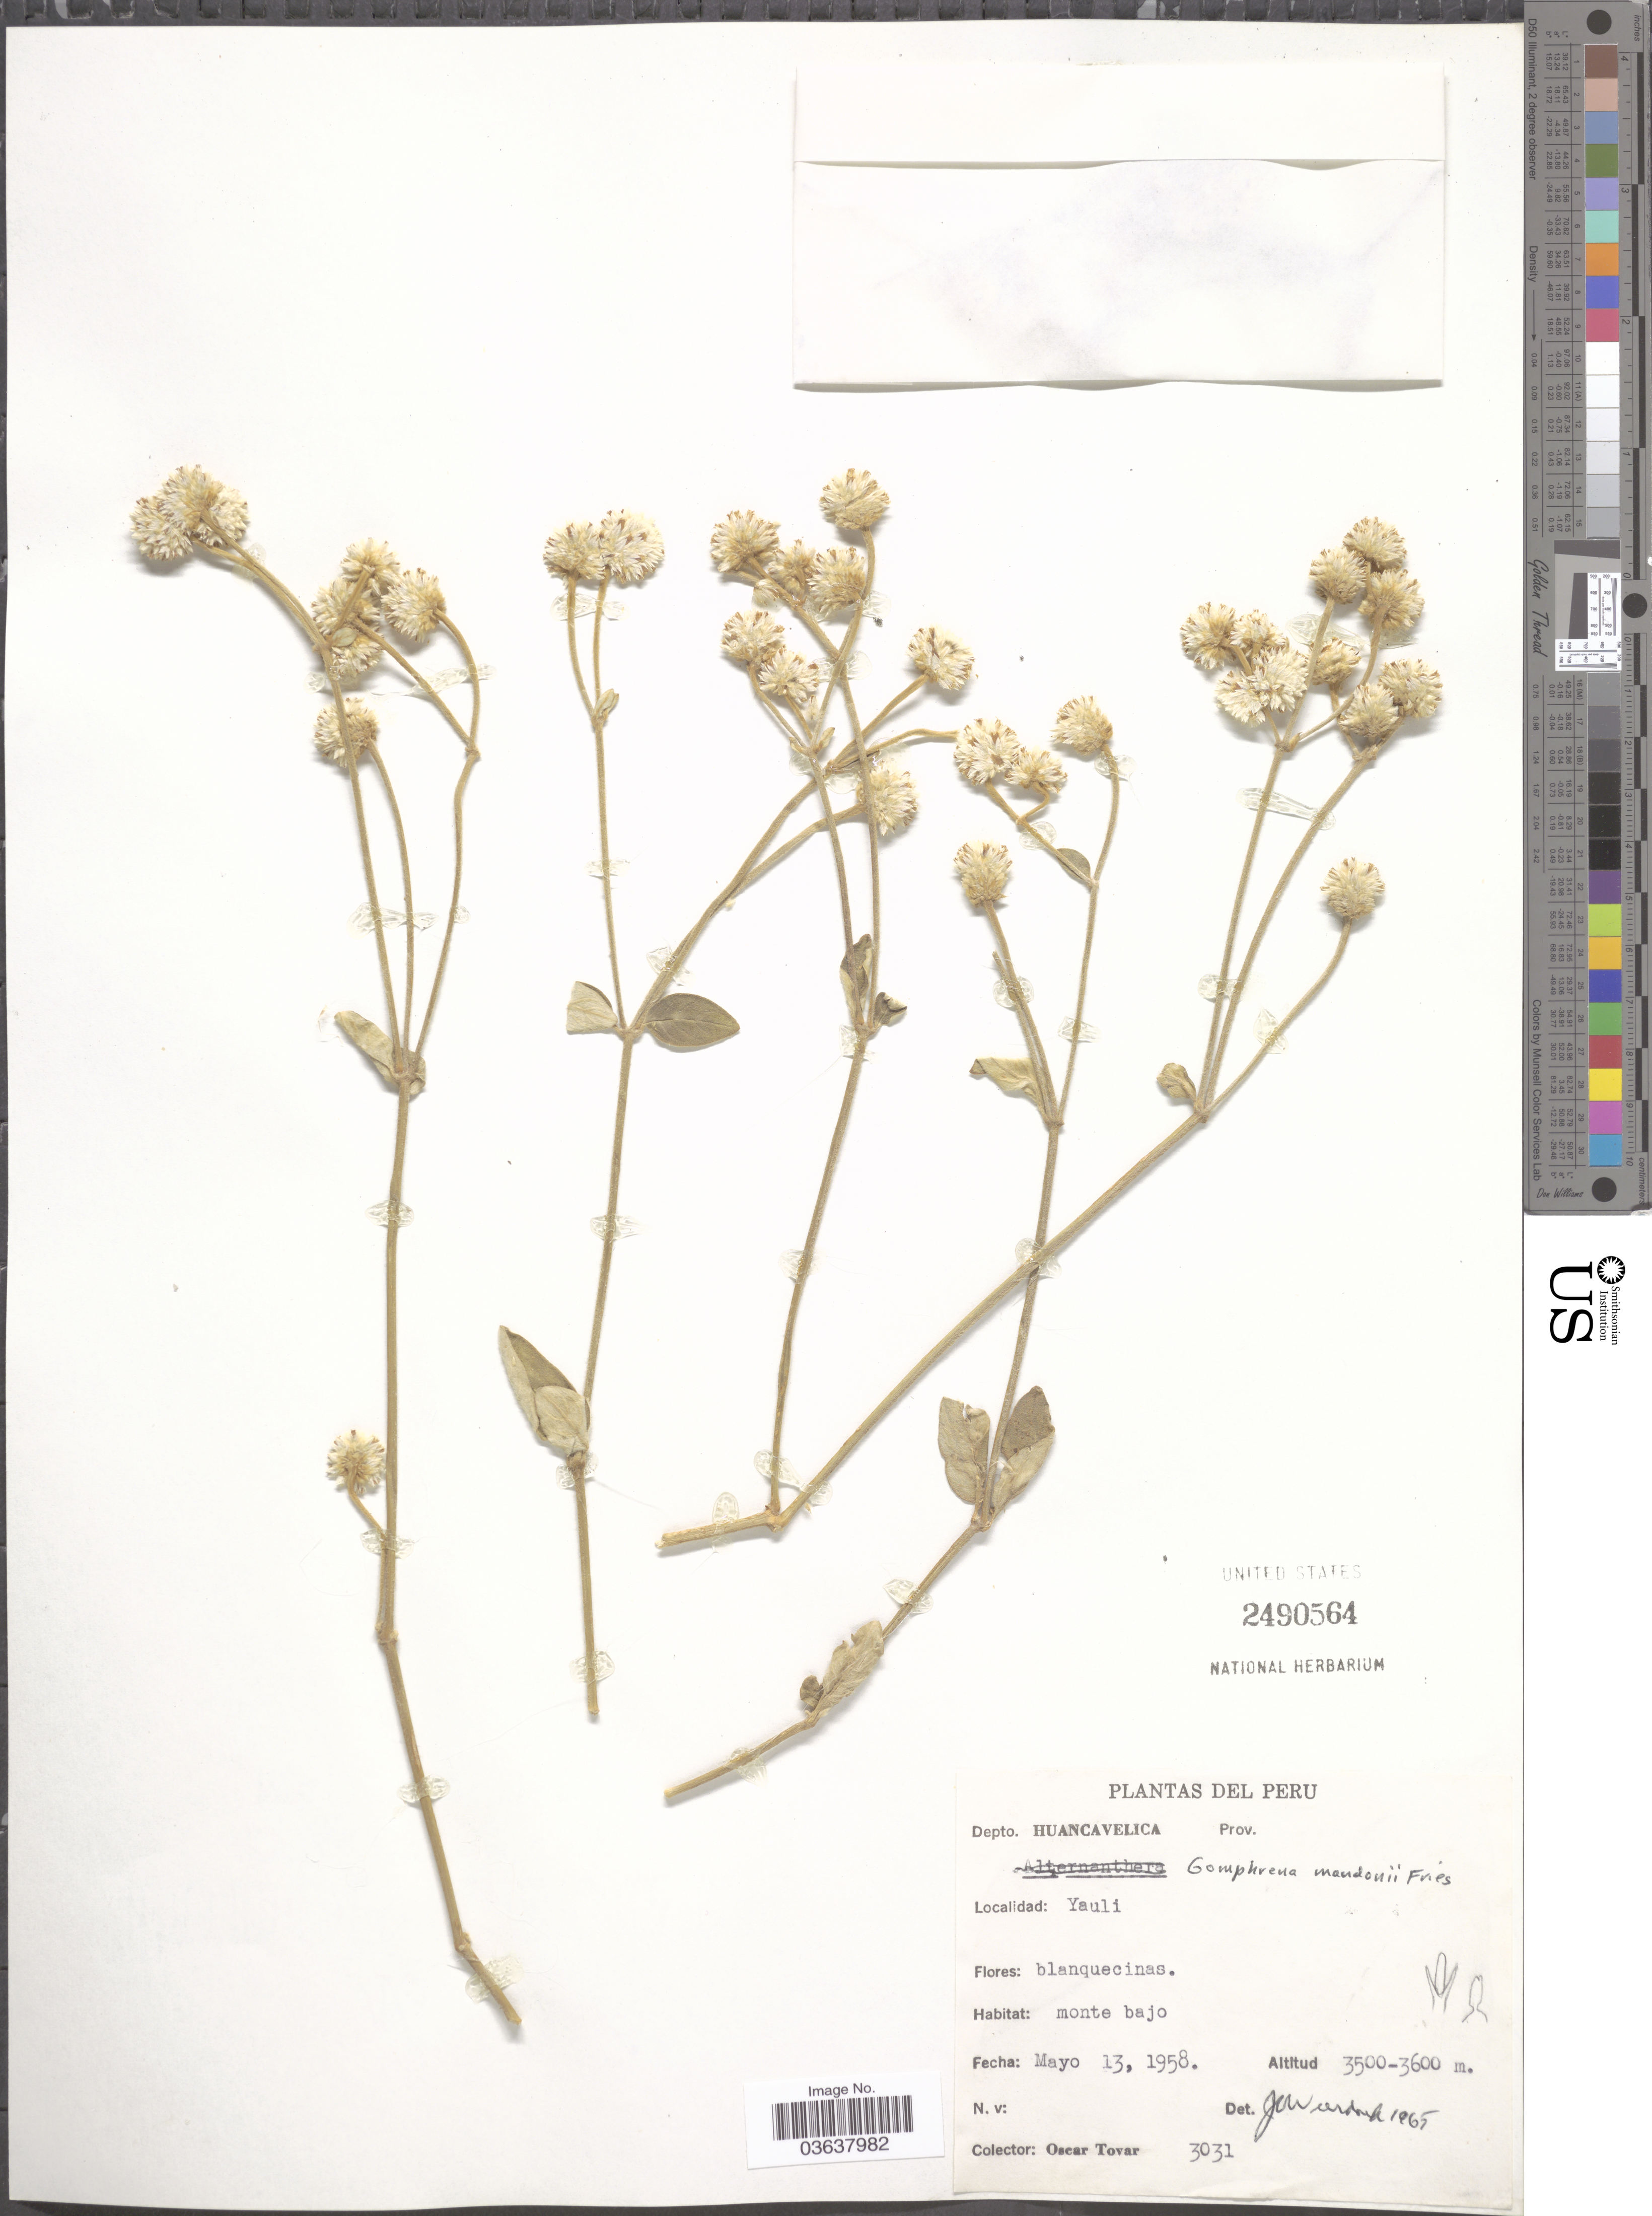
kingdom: Plantae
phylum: Tracheophyta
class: Magnoliopsida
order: Caryophyllales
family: Amaranthaceae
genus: Gomphrena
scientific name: Gomphrena mandonii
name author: R.E. Fr.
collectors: Ó. Tovar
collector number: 3031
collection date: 1958-05-13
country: Peru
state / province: Huancavelica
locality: Depto. Huancavelica. Yauli.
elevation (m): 3500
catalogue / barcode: US 2490564